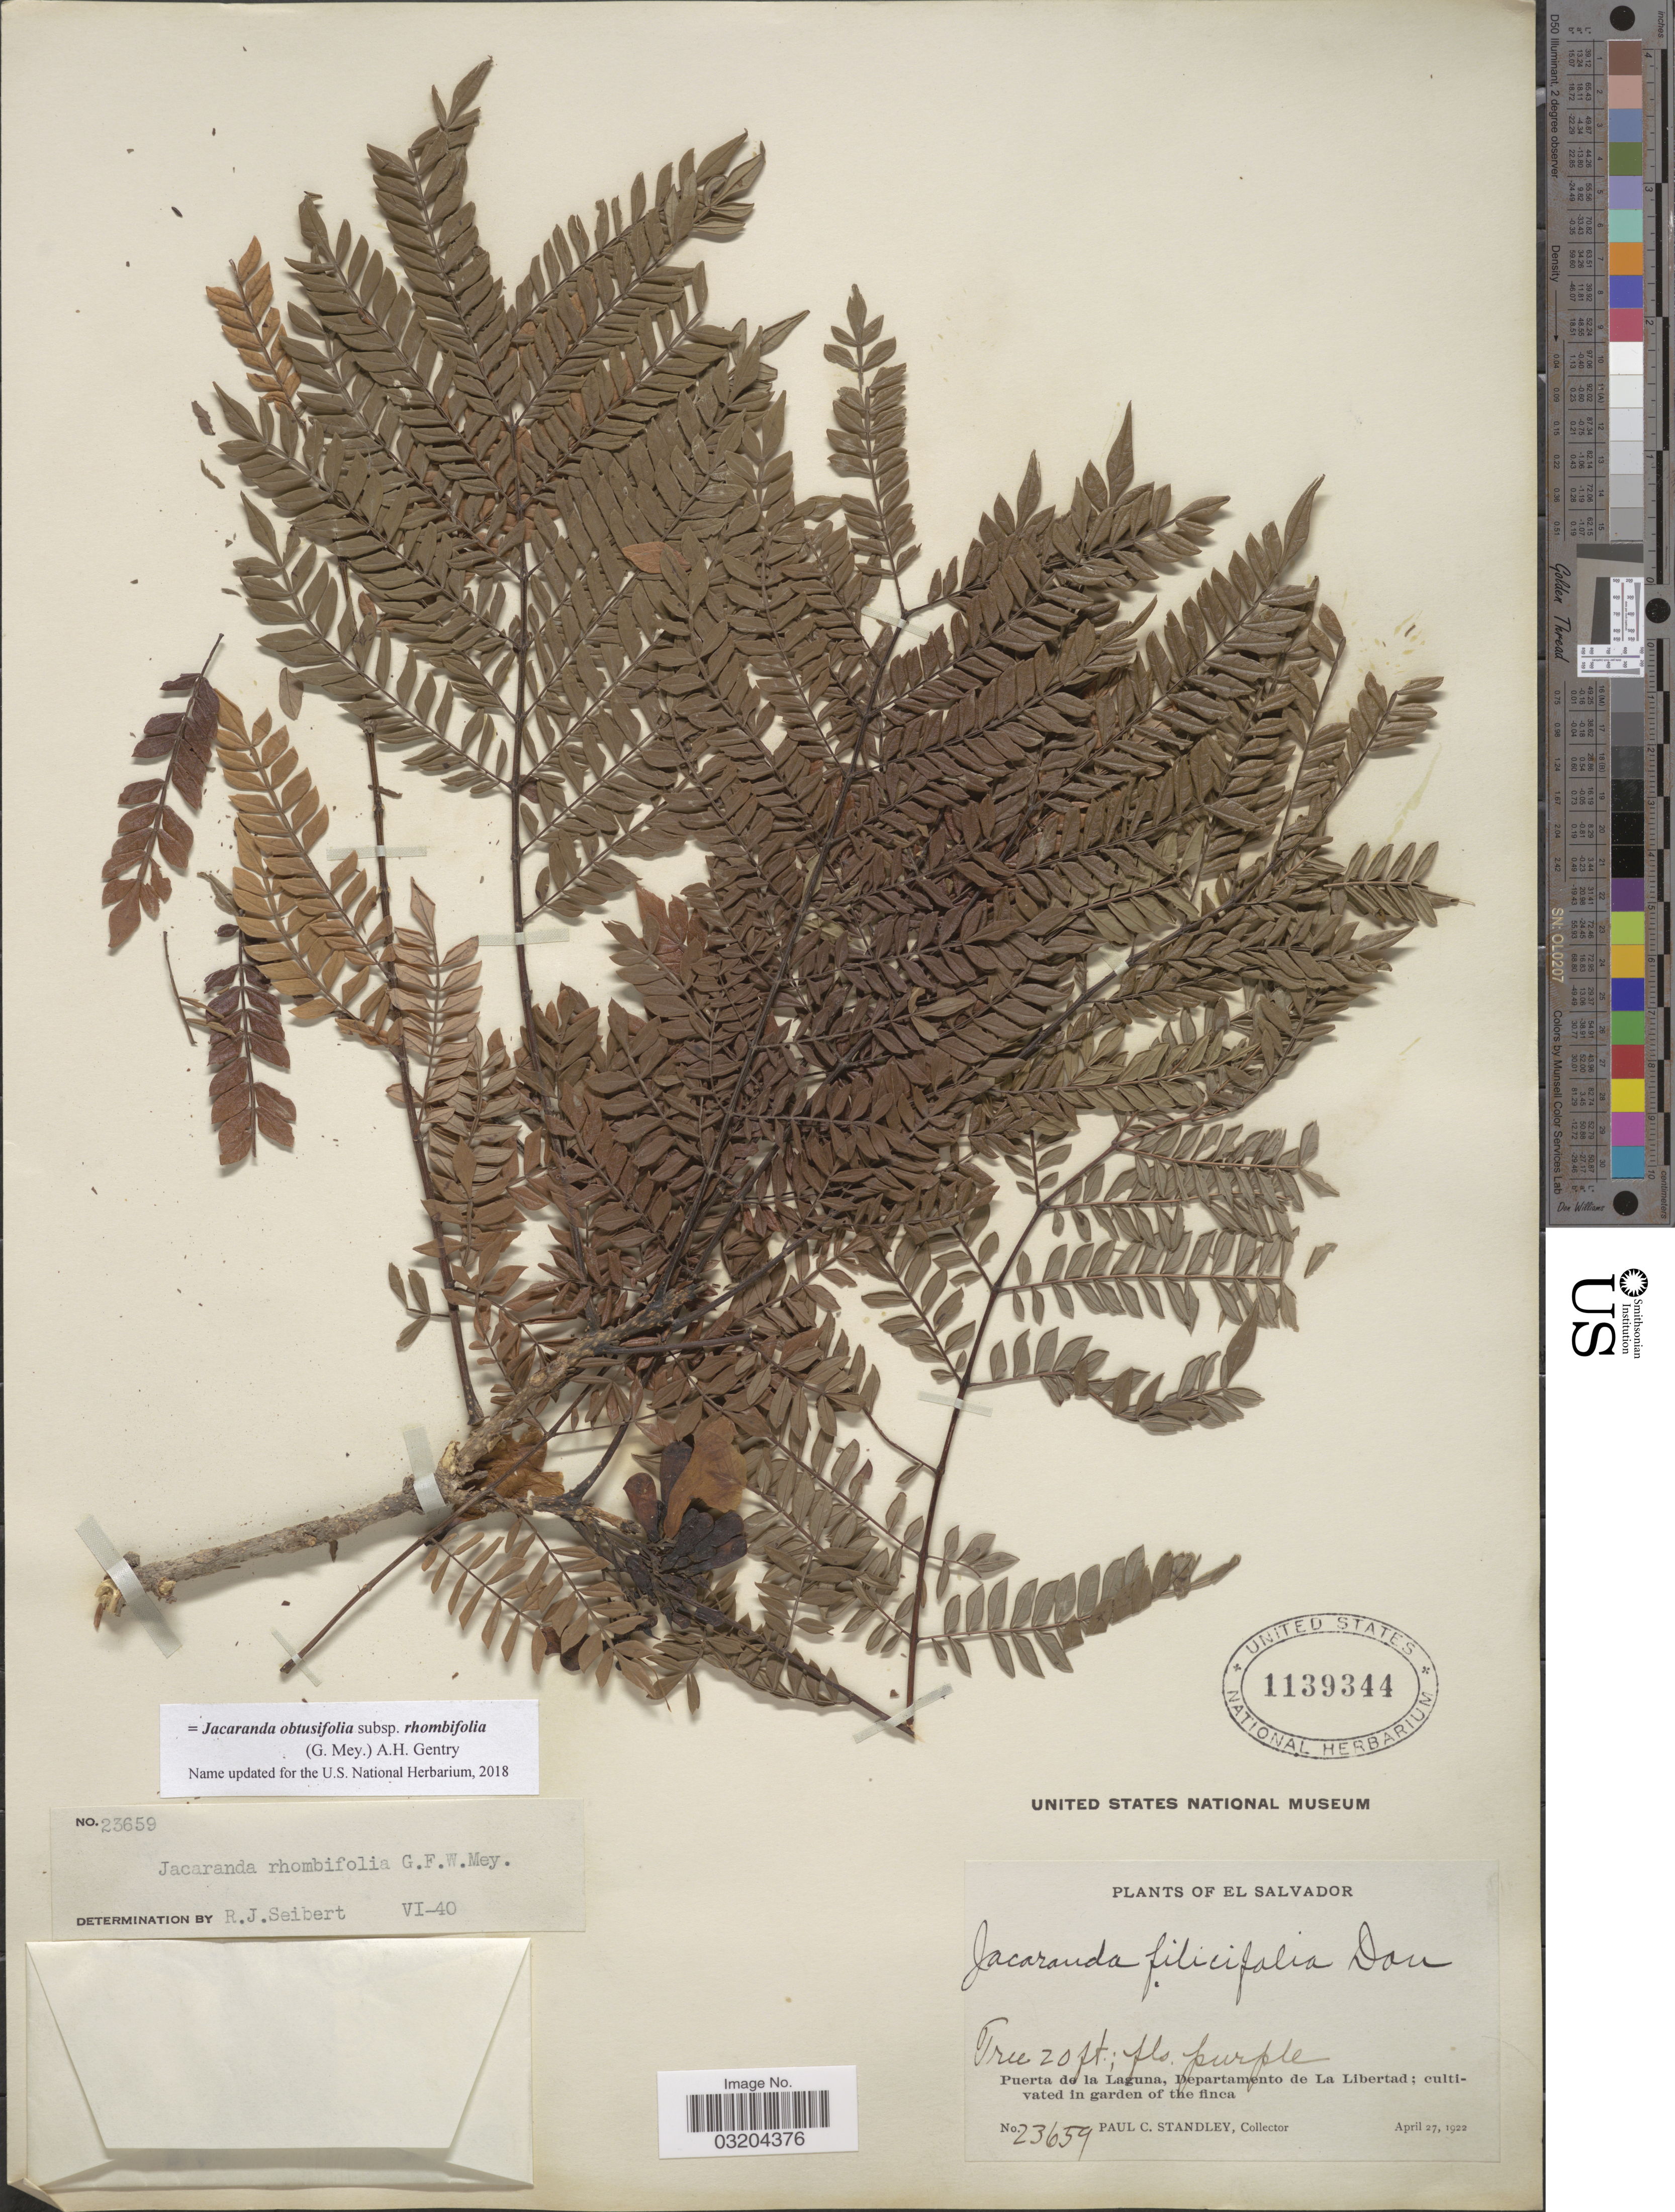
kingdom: Plantae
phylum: Tracheophyta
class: Magnoliopsida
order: Lamiales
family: Bignoniaceae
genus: Jacaranda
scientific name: Jacaranda obtusifolia subsp. rhombifolia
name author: (G. Mey.) A.H. Gentry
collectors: P. C. Standley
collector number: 23659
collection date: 1922-04-27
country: El Salvador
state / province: La Libertad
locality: Puerta de la Laguna, Departamento de La Libertad; cultivated in garden of the finca.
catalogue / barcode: US 1139344